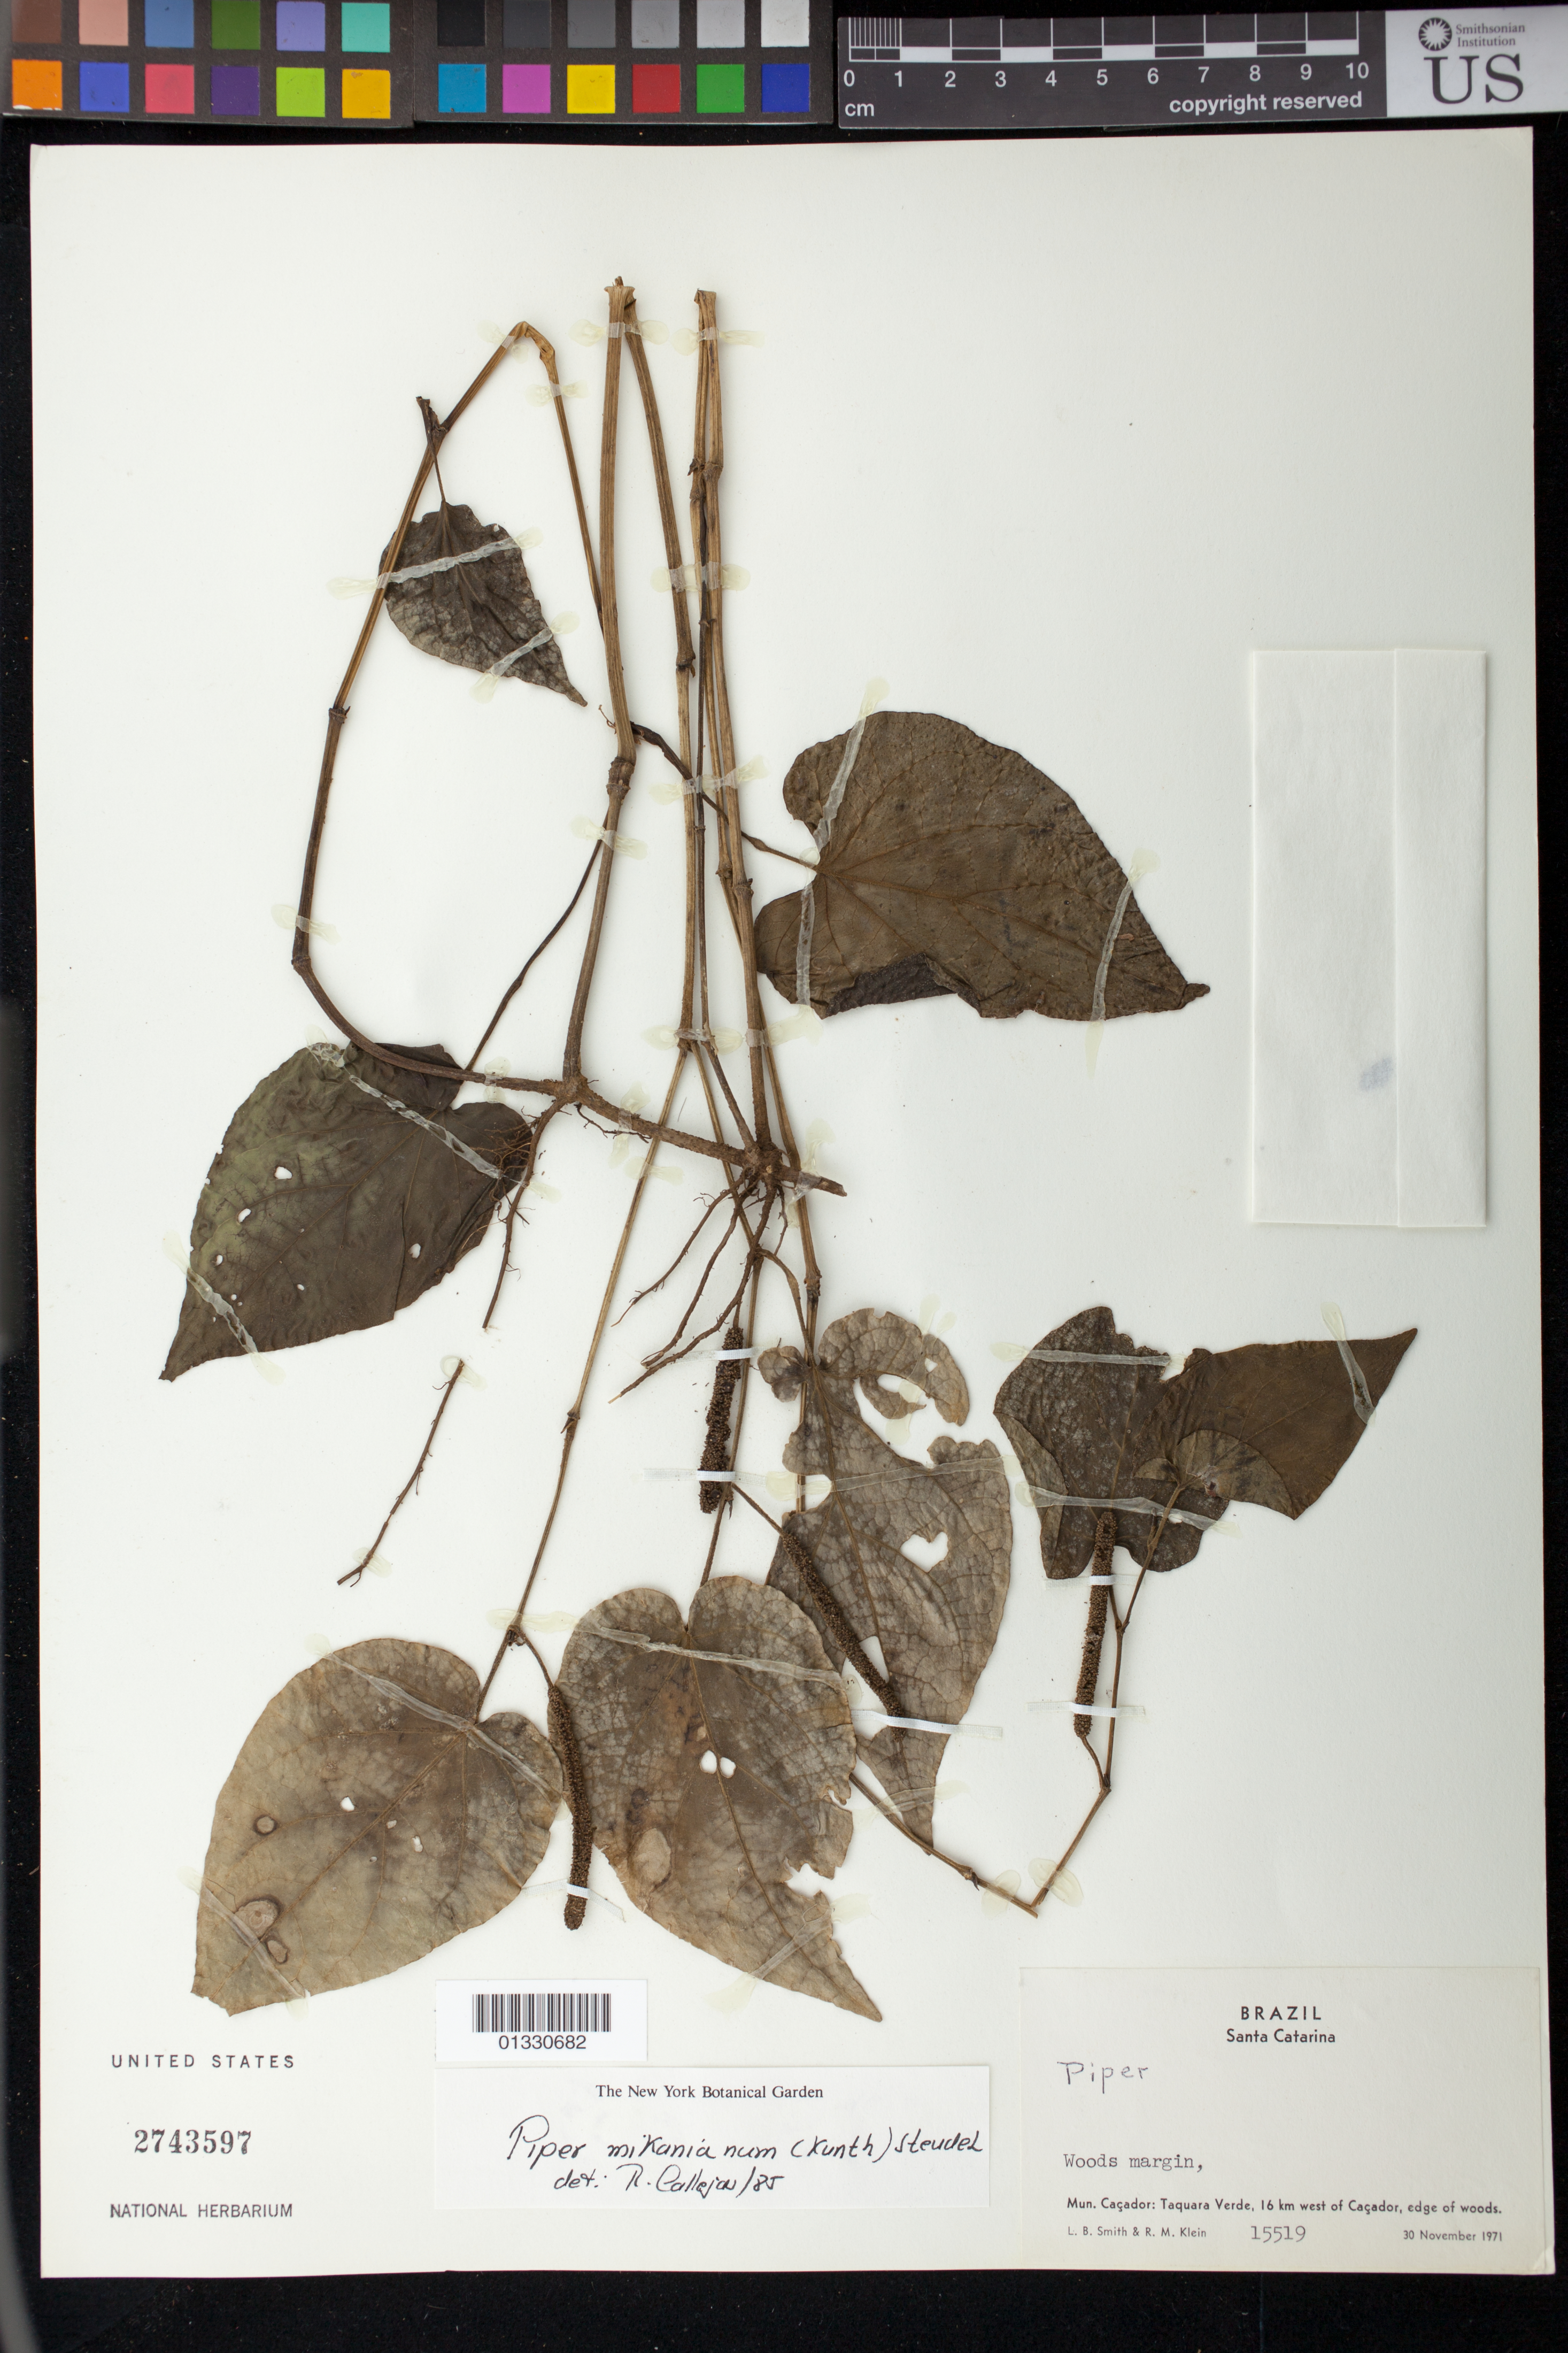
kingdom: Plantae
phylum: Tracheophyta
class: Magnoliopsida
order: Piperales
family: Piperaceae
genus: Piper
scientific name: Piper mikanianum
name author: Kunth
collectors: L. Smith & R. M. Klein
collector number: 15519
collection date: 1971-11-30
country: Brazil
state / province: Santa Catarina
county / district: Caçador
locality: Taquara Verde, 16 km west of Caçador, edge of woods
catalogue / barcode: US 2743597